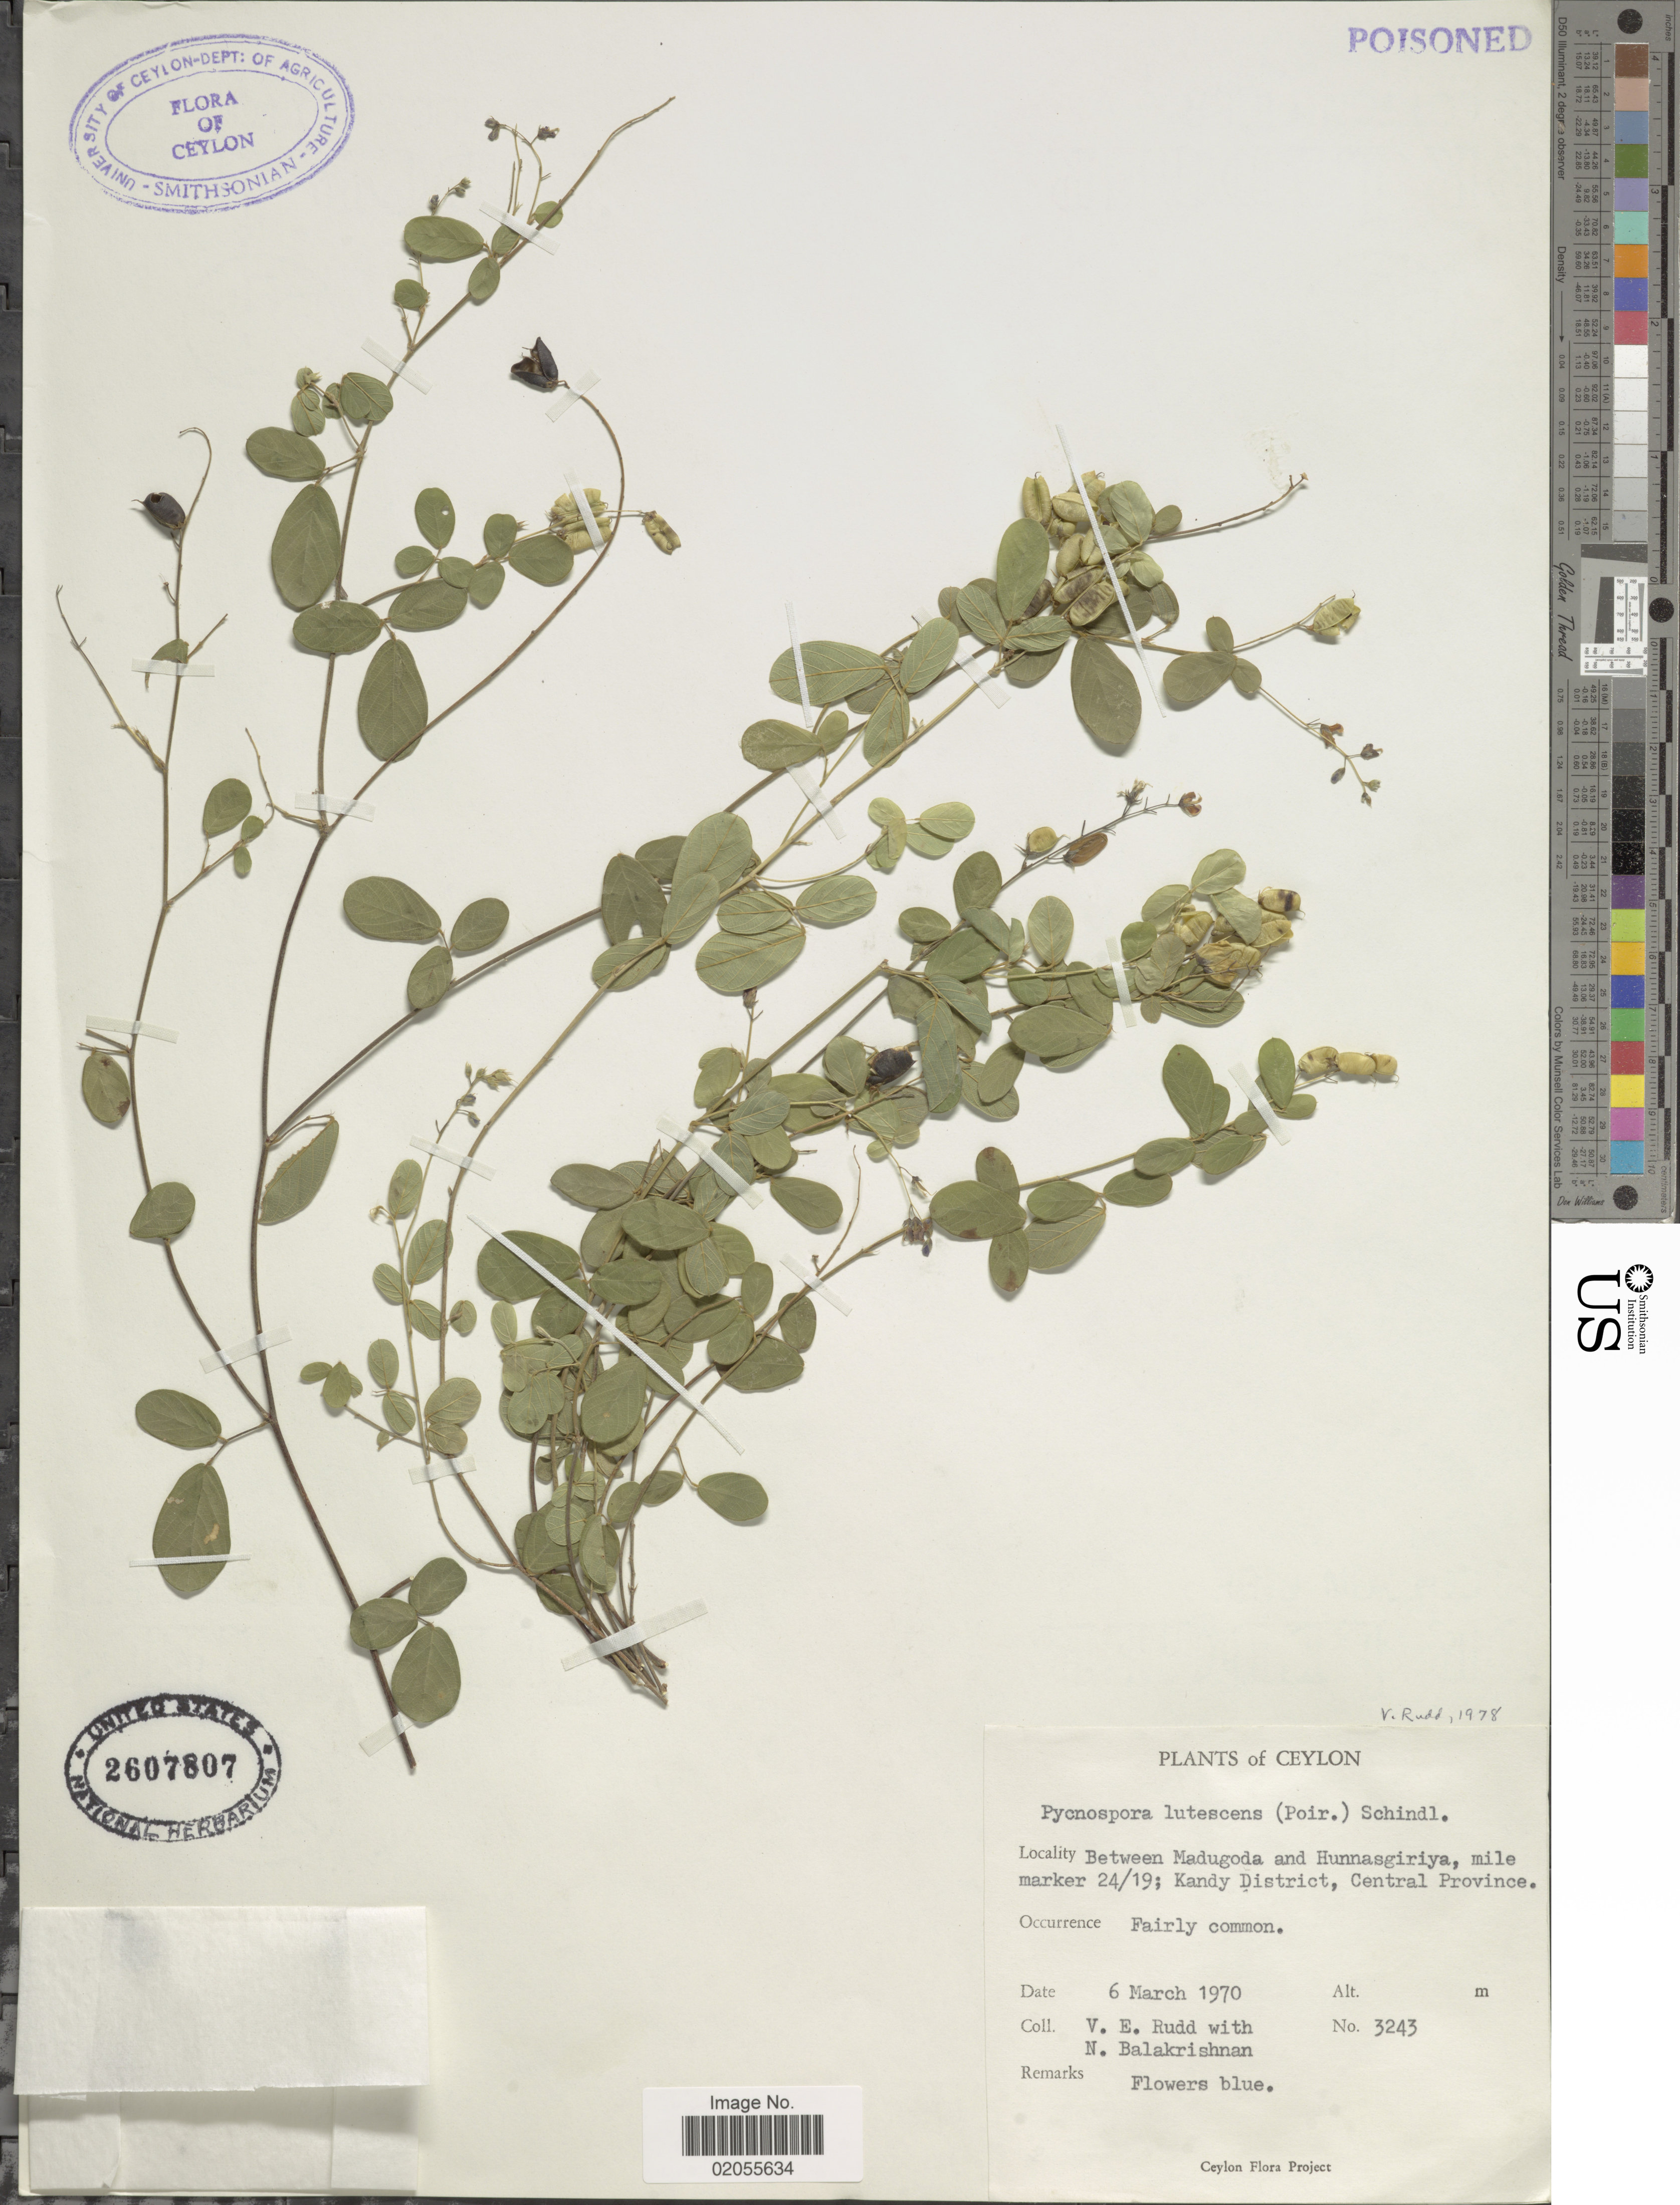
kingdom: Plantae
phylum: Tracheophyta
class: Magnoliopsida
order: Fabales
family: Fabaceae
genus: Pycnospora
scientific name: Pycnospora lutescens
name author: (Poir.) Schindl.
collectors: V. E. Rudd & N. Balakrishnan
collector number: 3243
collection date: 1970-03-06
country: Sri Lanka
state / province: Central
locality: Between Madugoda and Hunnasgiriya, mile marker 24/19; Kandy District, Ceylon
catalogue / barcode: US 2607807